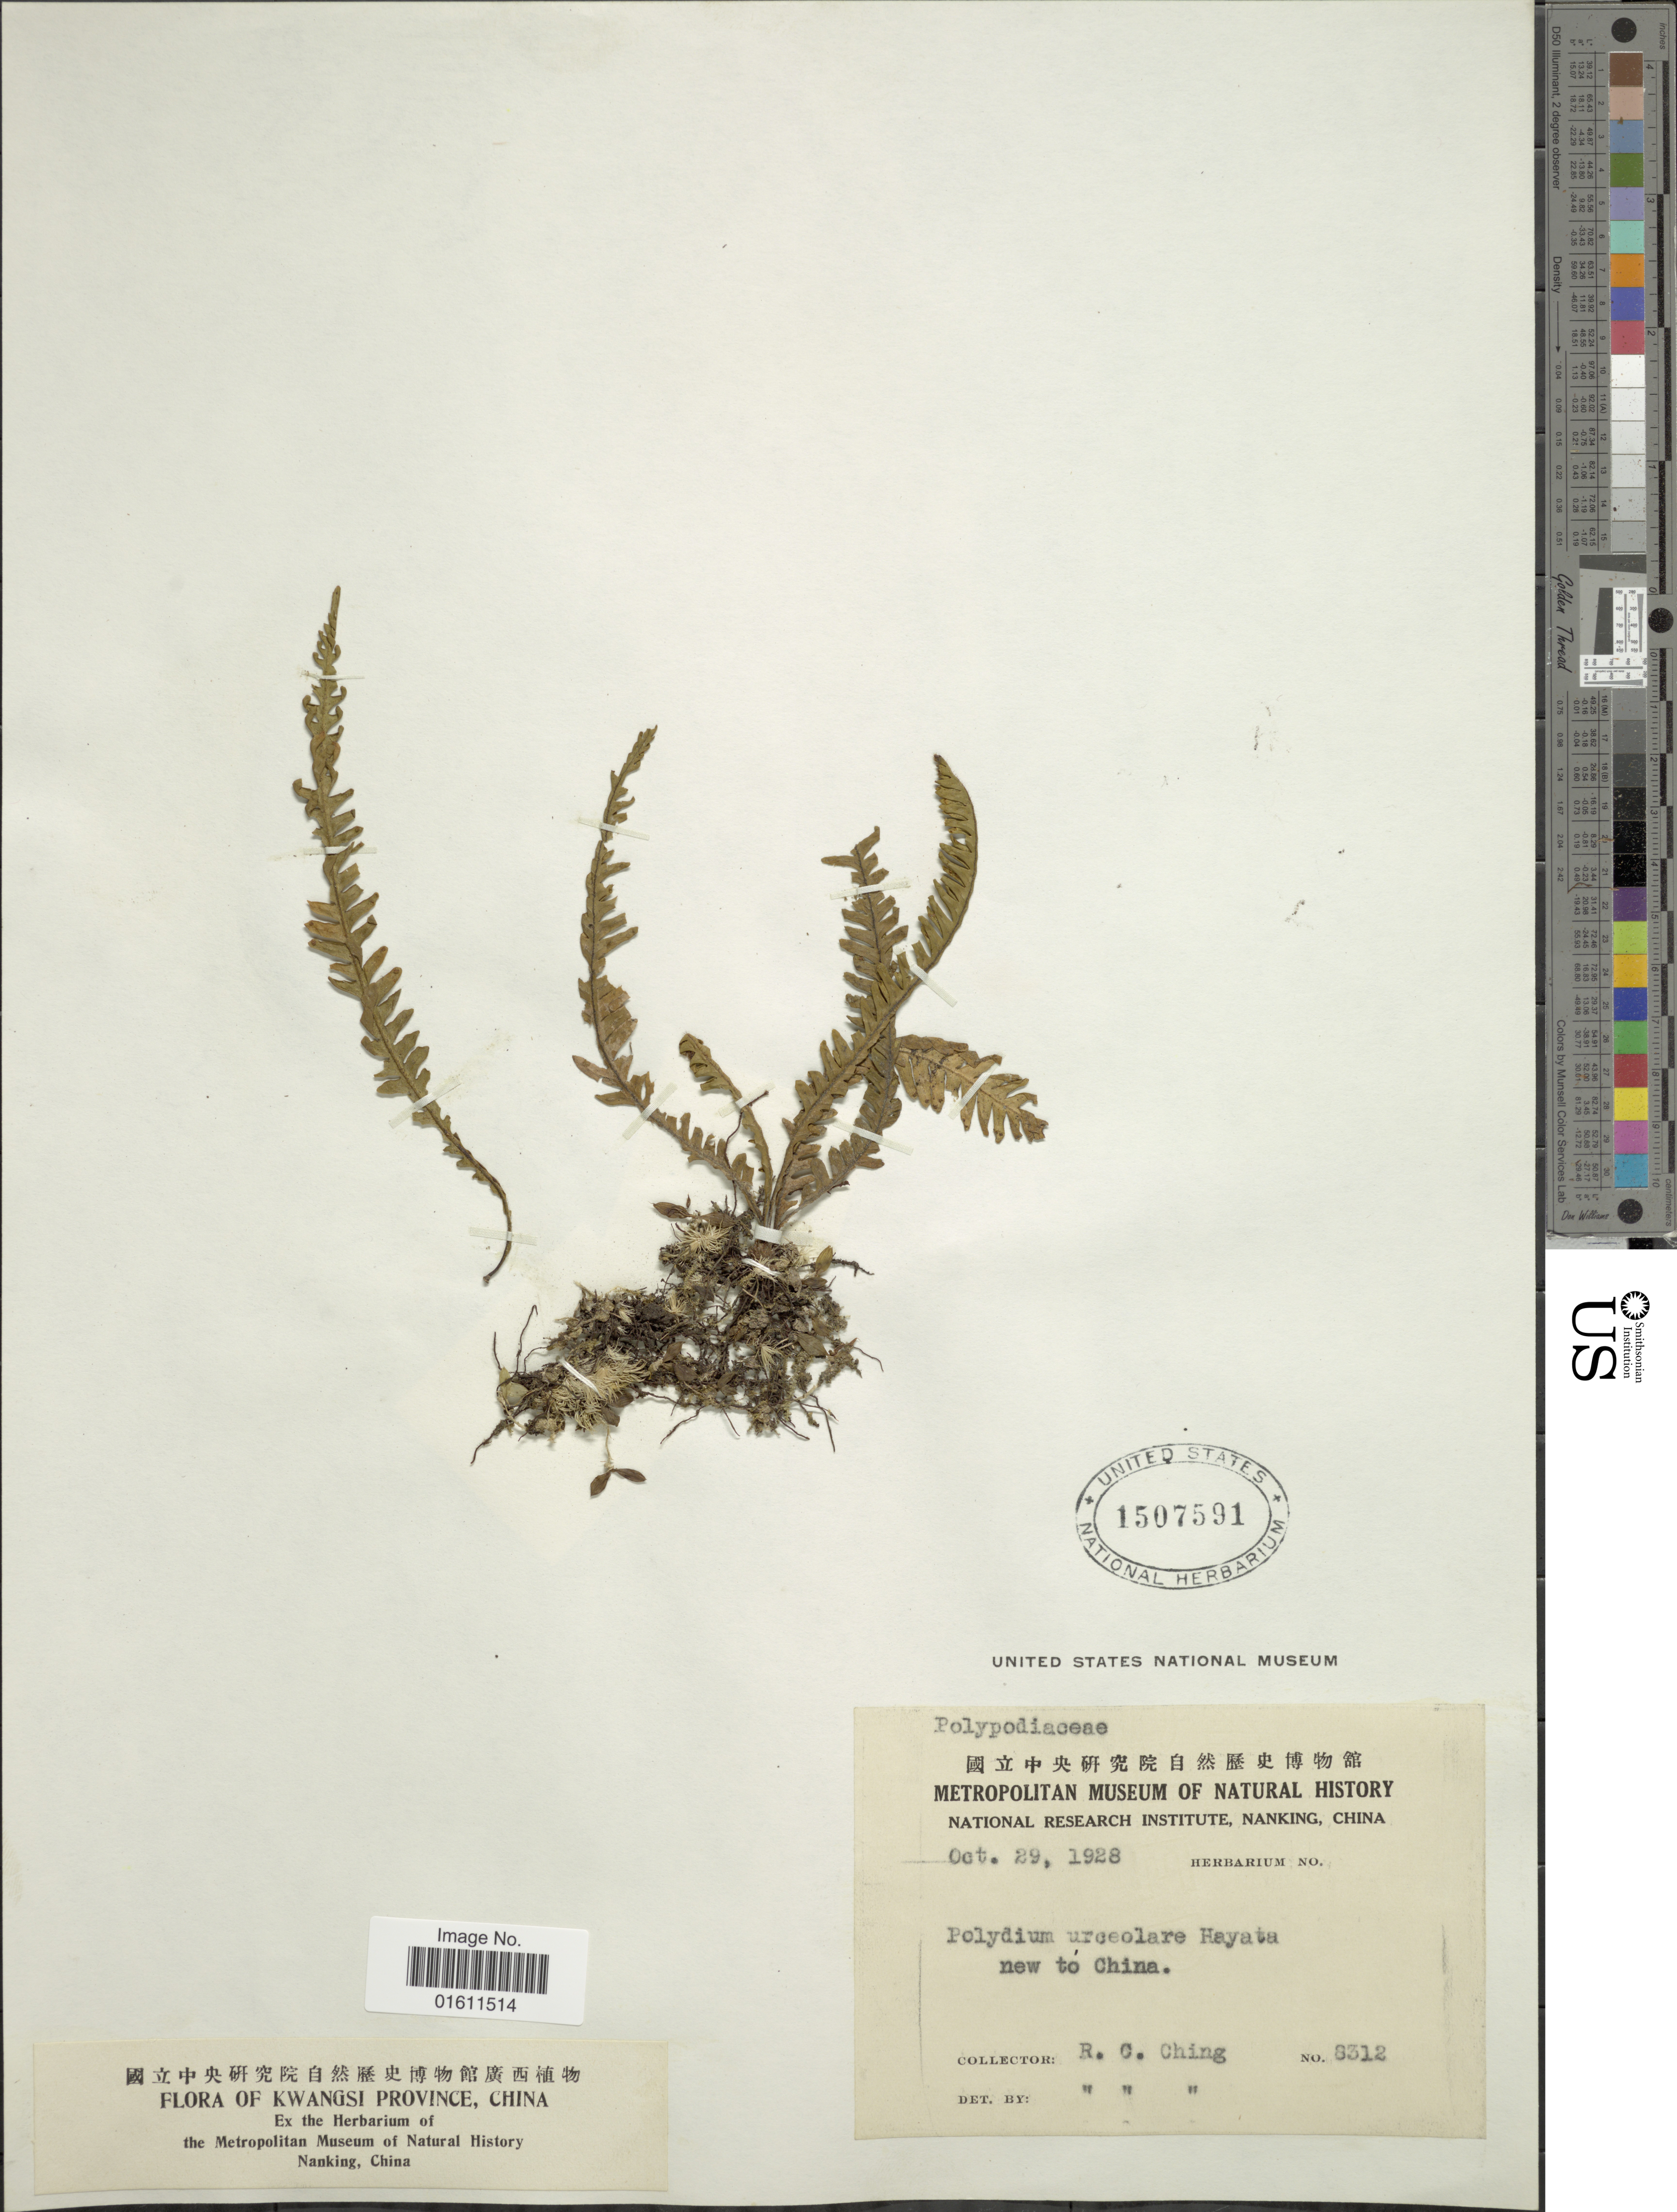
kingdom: Plantae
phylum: Tracheophyta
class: Polypodiopsida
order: Polypodiales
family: Polypodiaceae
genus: Prosaptia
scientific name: Prosaptia urceolaris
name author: (Hayata) Copel.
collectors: R. C. Ching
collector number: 8312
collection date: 1928-10-29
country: China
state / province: Guangxi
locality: Kwangsi Province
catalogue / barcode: US 1507591